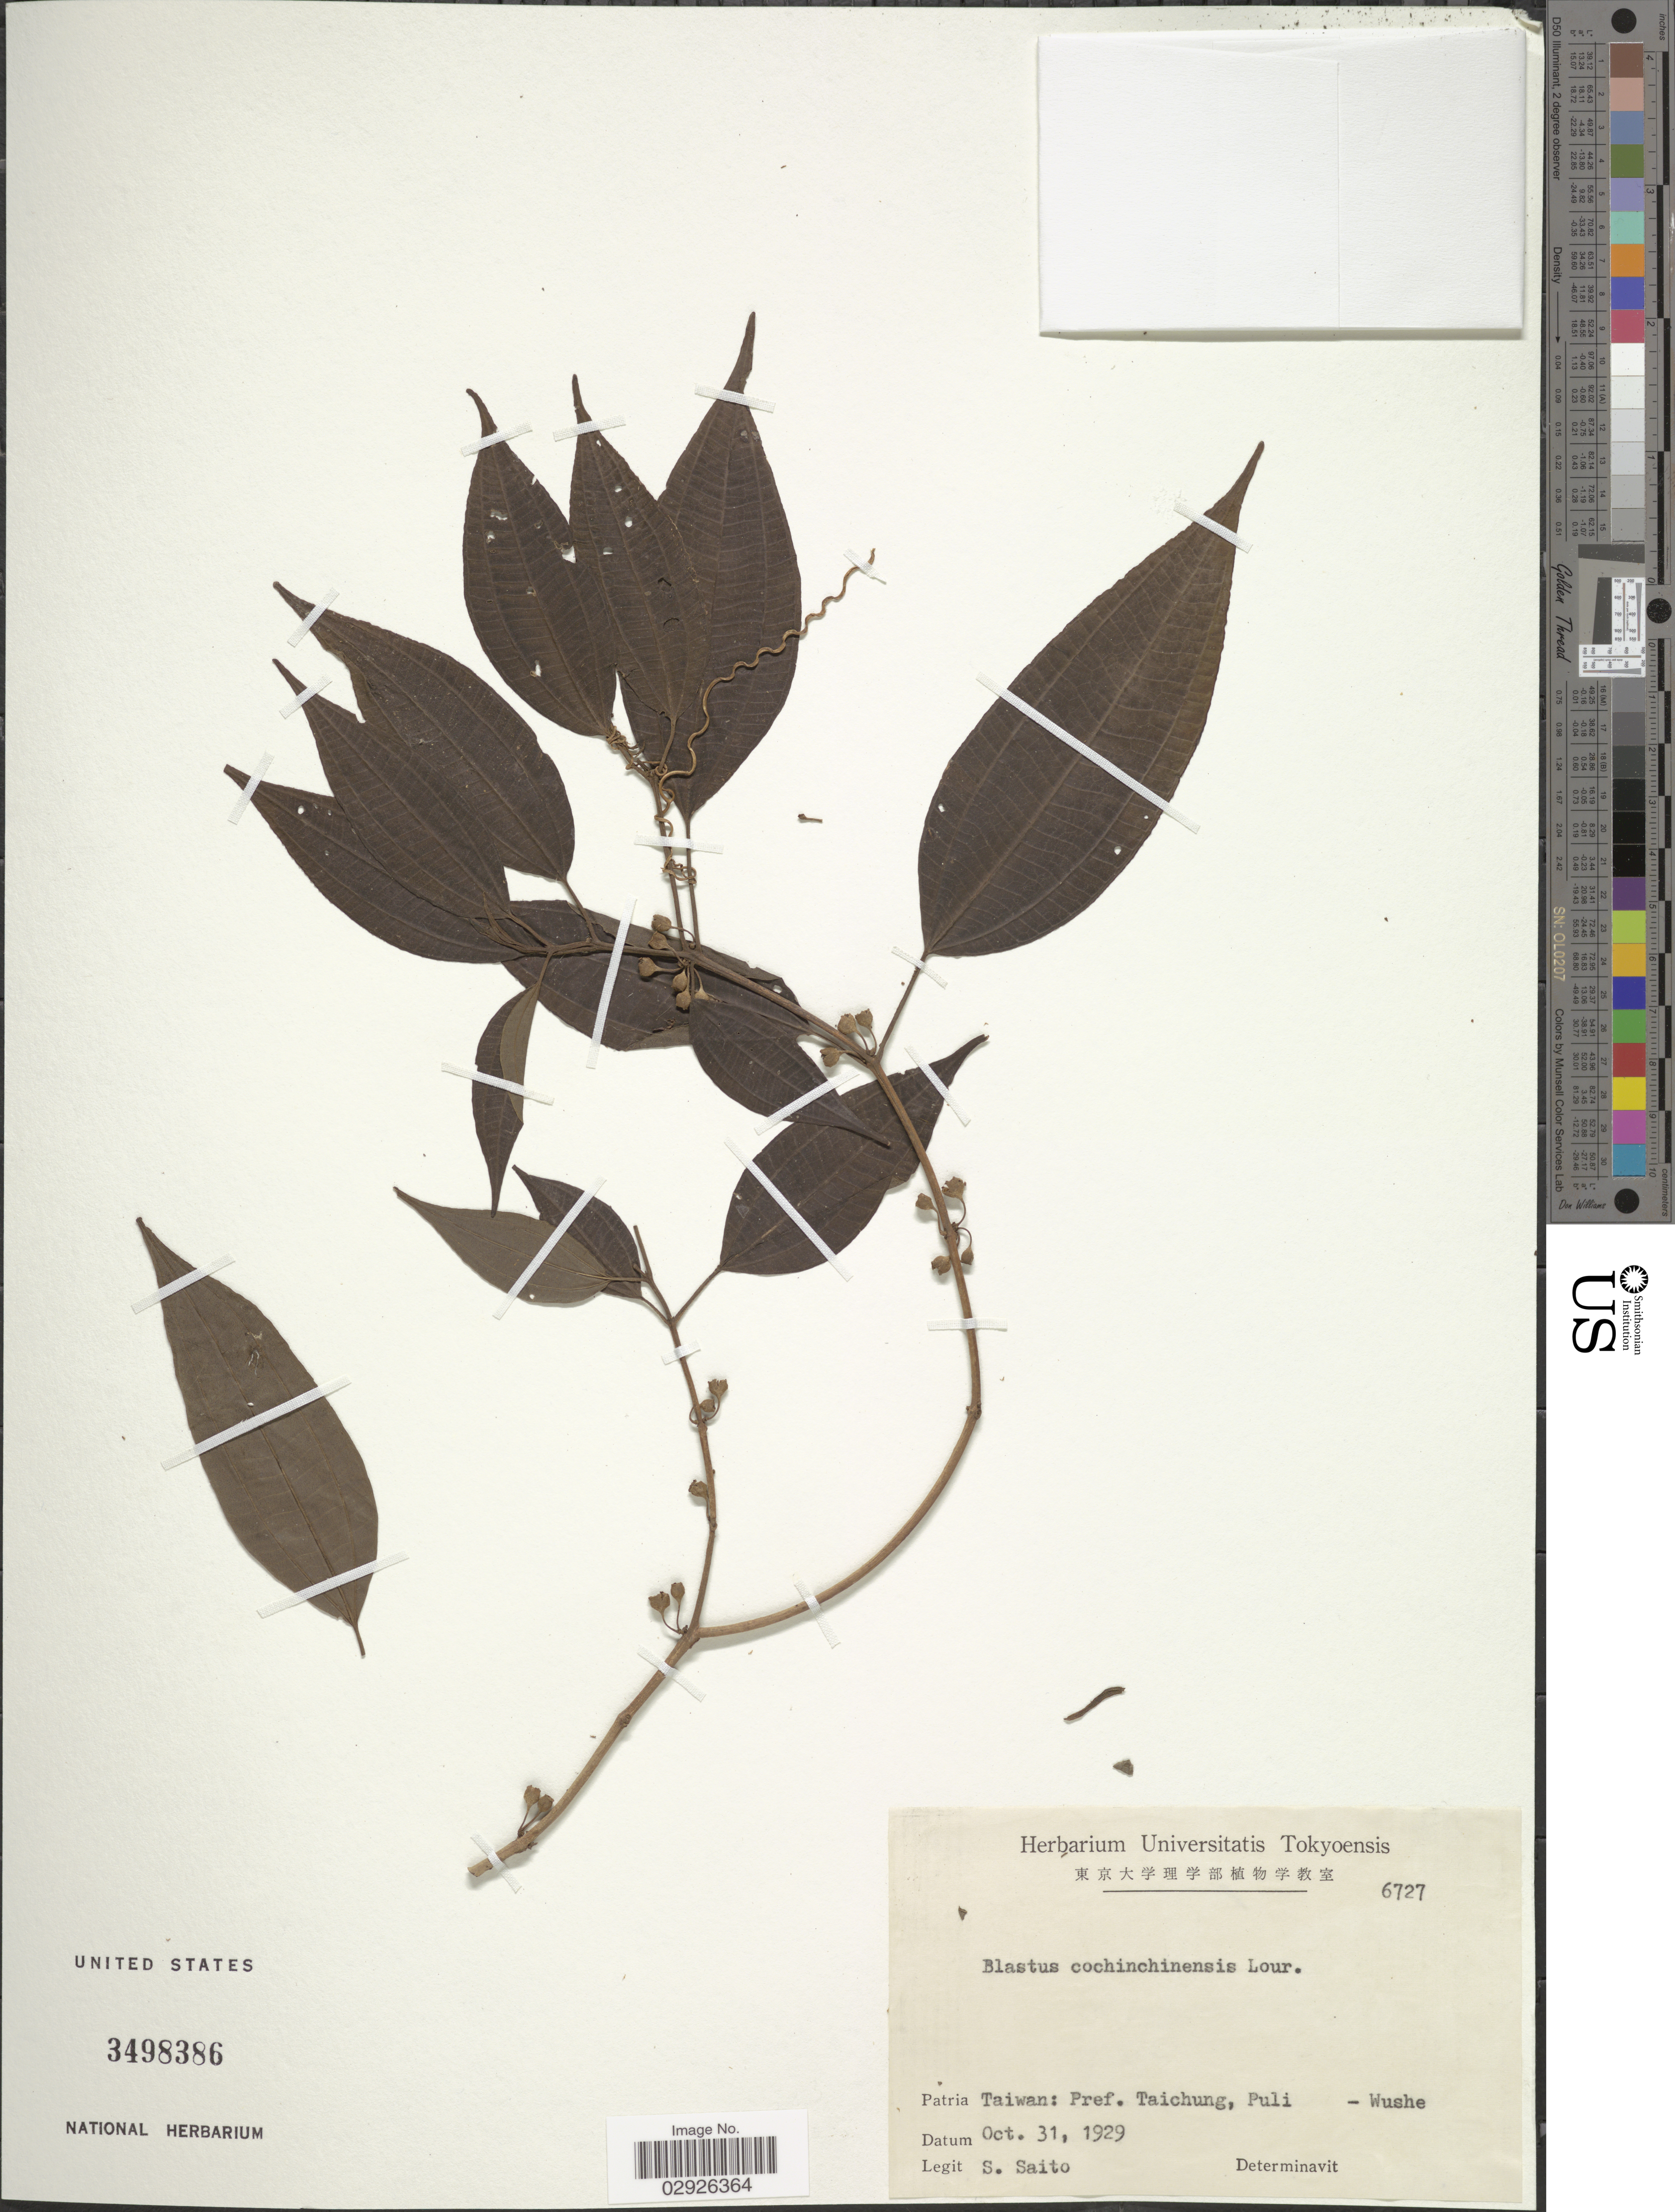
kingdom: Plantae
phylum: Tracheophyta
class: Magnoliopsida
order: Myrtales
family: Melastomataceae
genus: Blastus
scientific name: Blastus cochinchinensis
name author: Lour.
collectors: S. Saito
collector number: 6727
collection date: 1929-10-31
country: Taiwan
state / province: Taichung City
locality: Pref. Taichung, Puli - Wushe.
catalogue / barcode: US 3498386